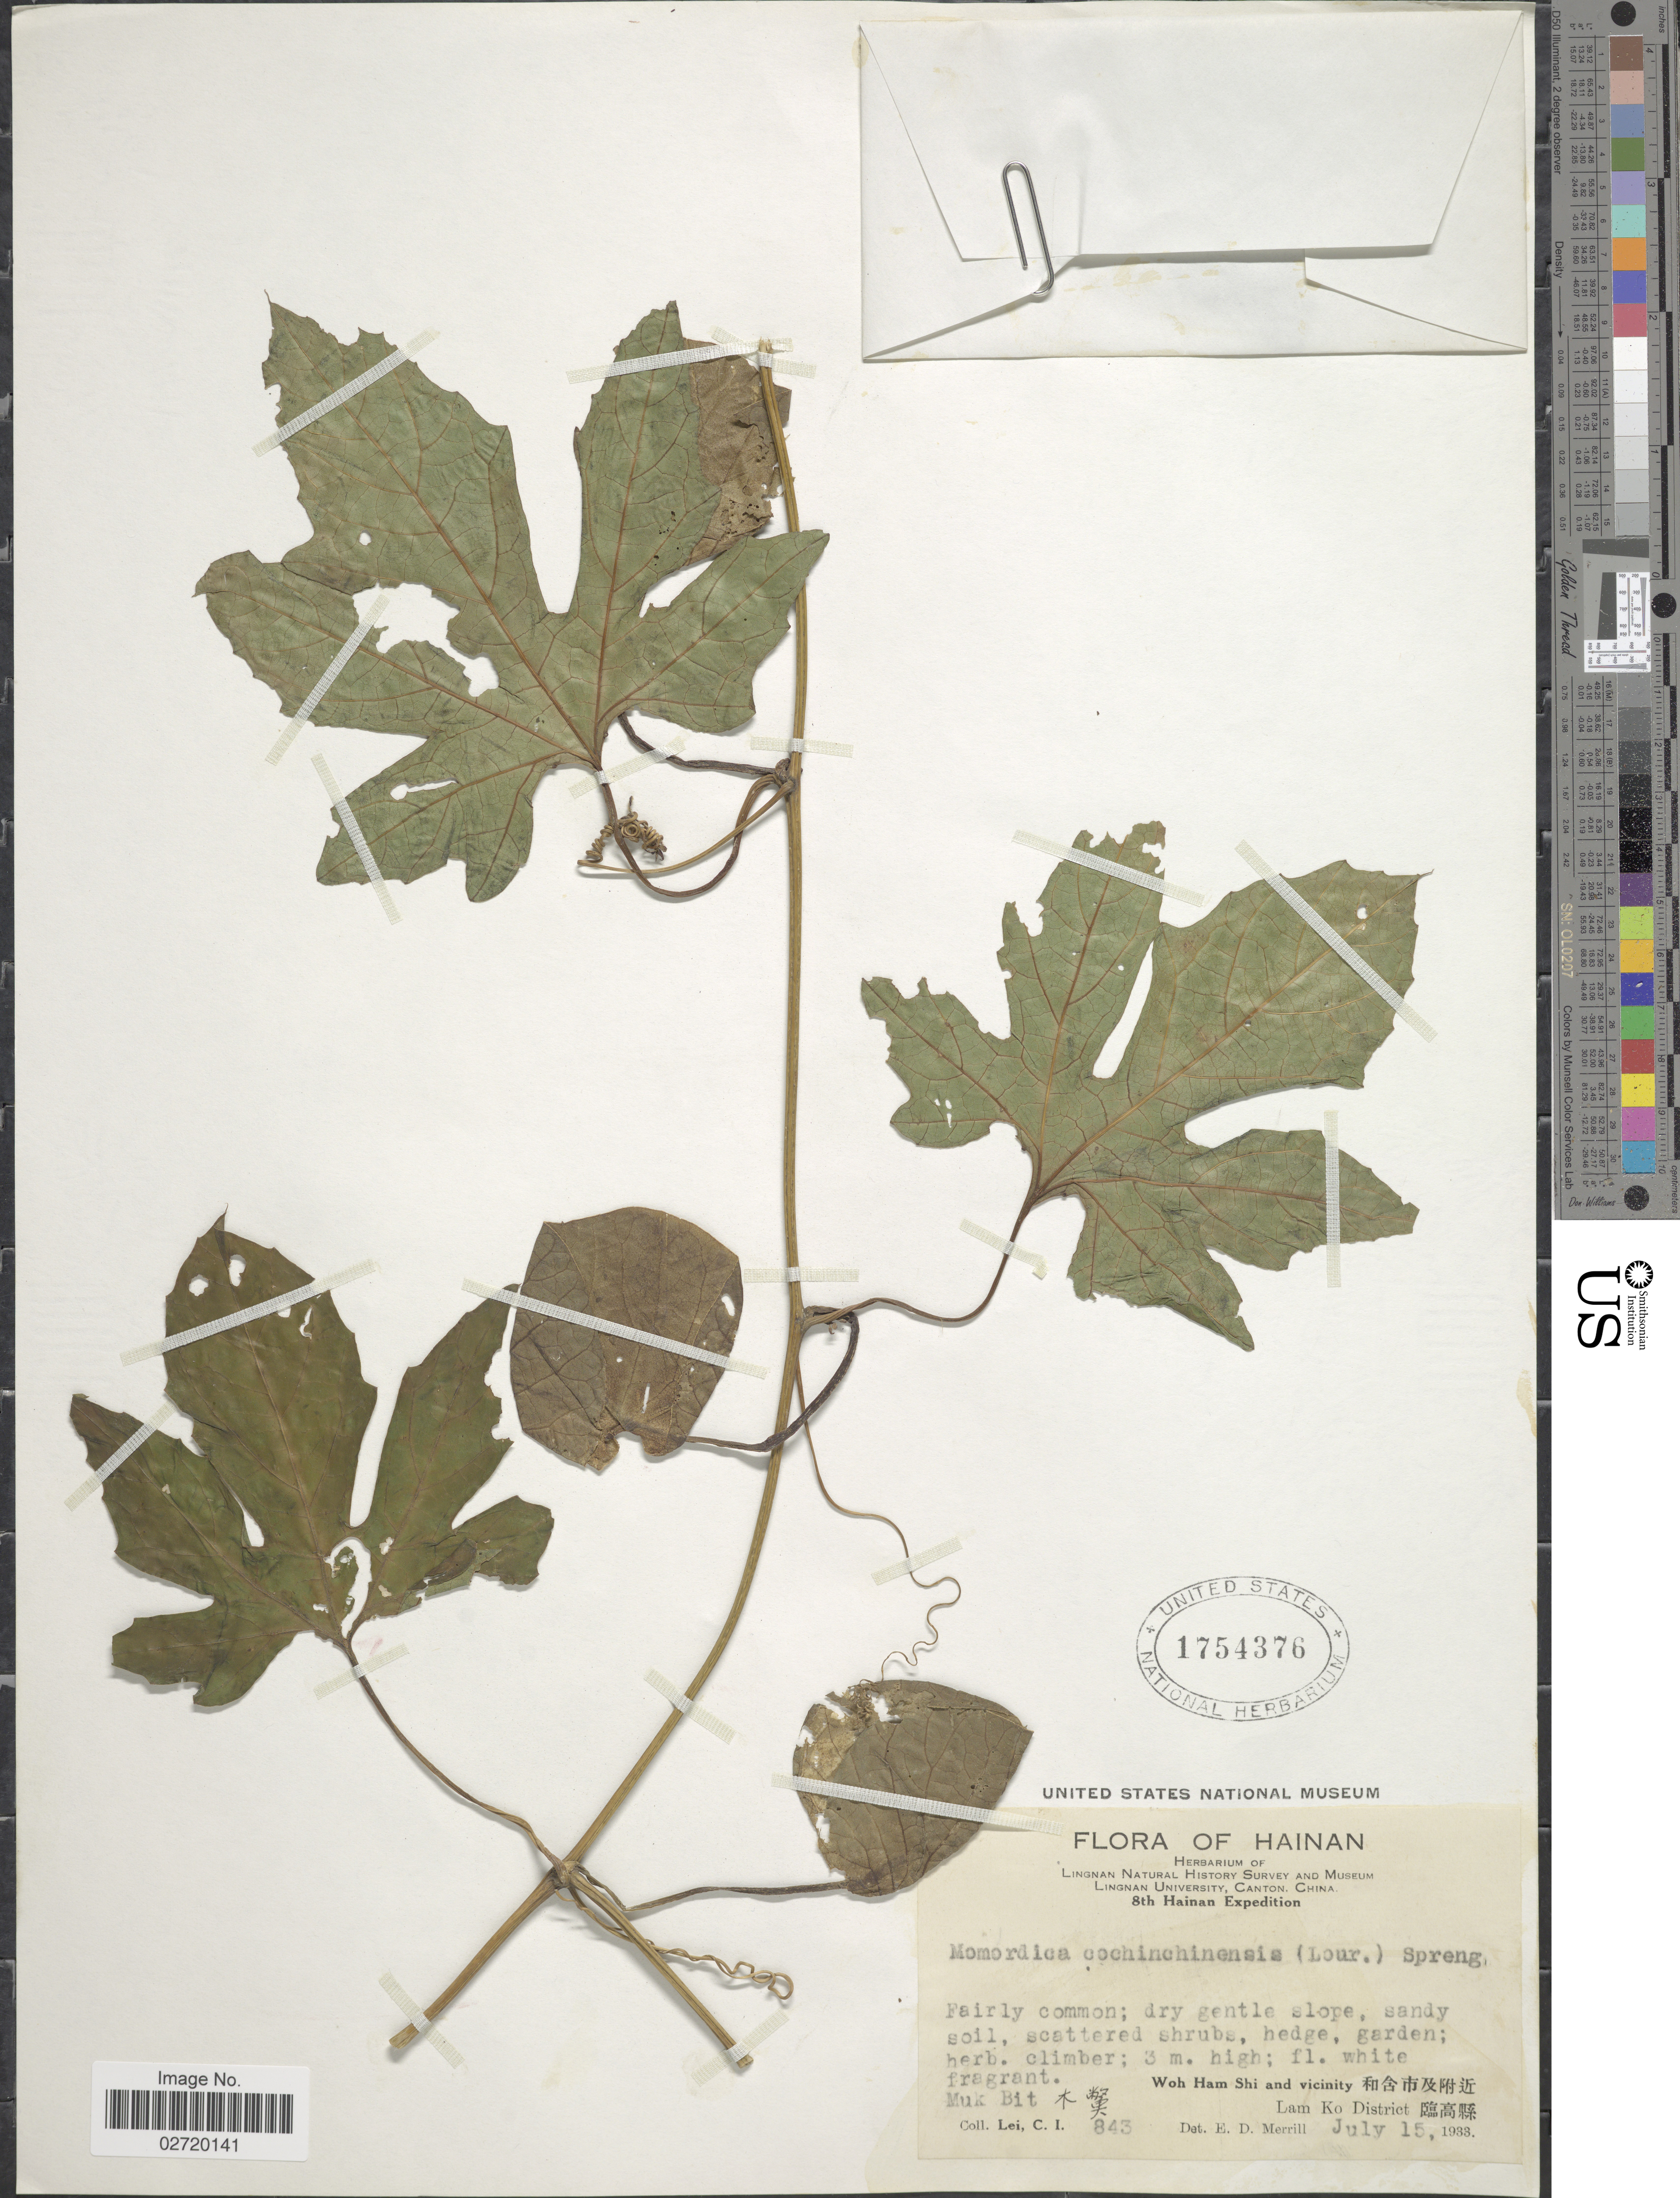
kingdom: Plantae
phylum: Tracheophyta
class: Magnoliopsida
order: Cucurbitales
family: Cucurbitaceae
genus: Momordica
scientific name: Momordica cochinchinensis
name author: (Lour.) Spreng.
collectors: C. I. Lei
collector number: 843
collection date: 1933-07-15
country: China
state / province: Hainan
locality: Hainan, Woh Ham Shi and vicinity, Lam Ko District, Muk Bit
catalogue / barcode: US 1754376